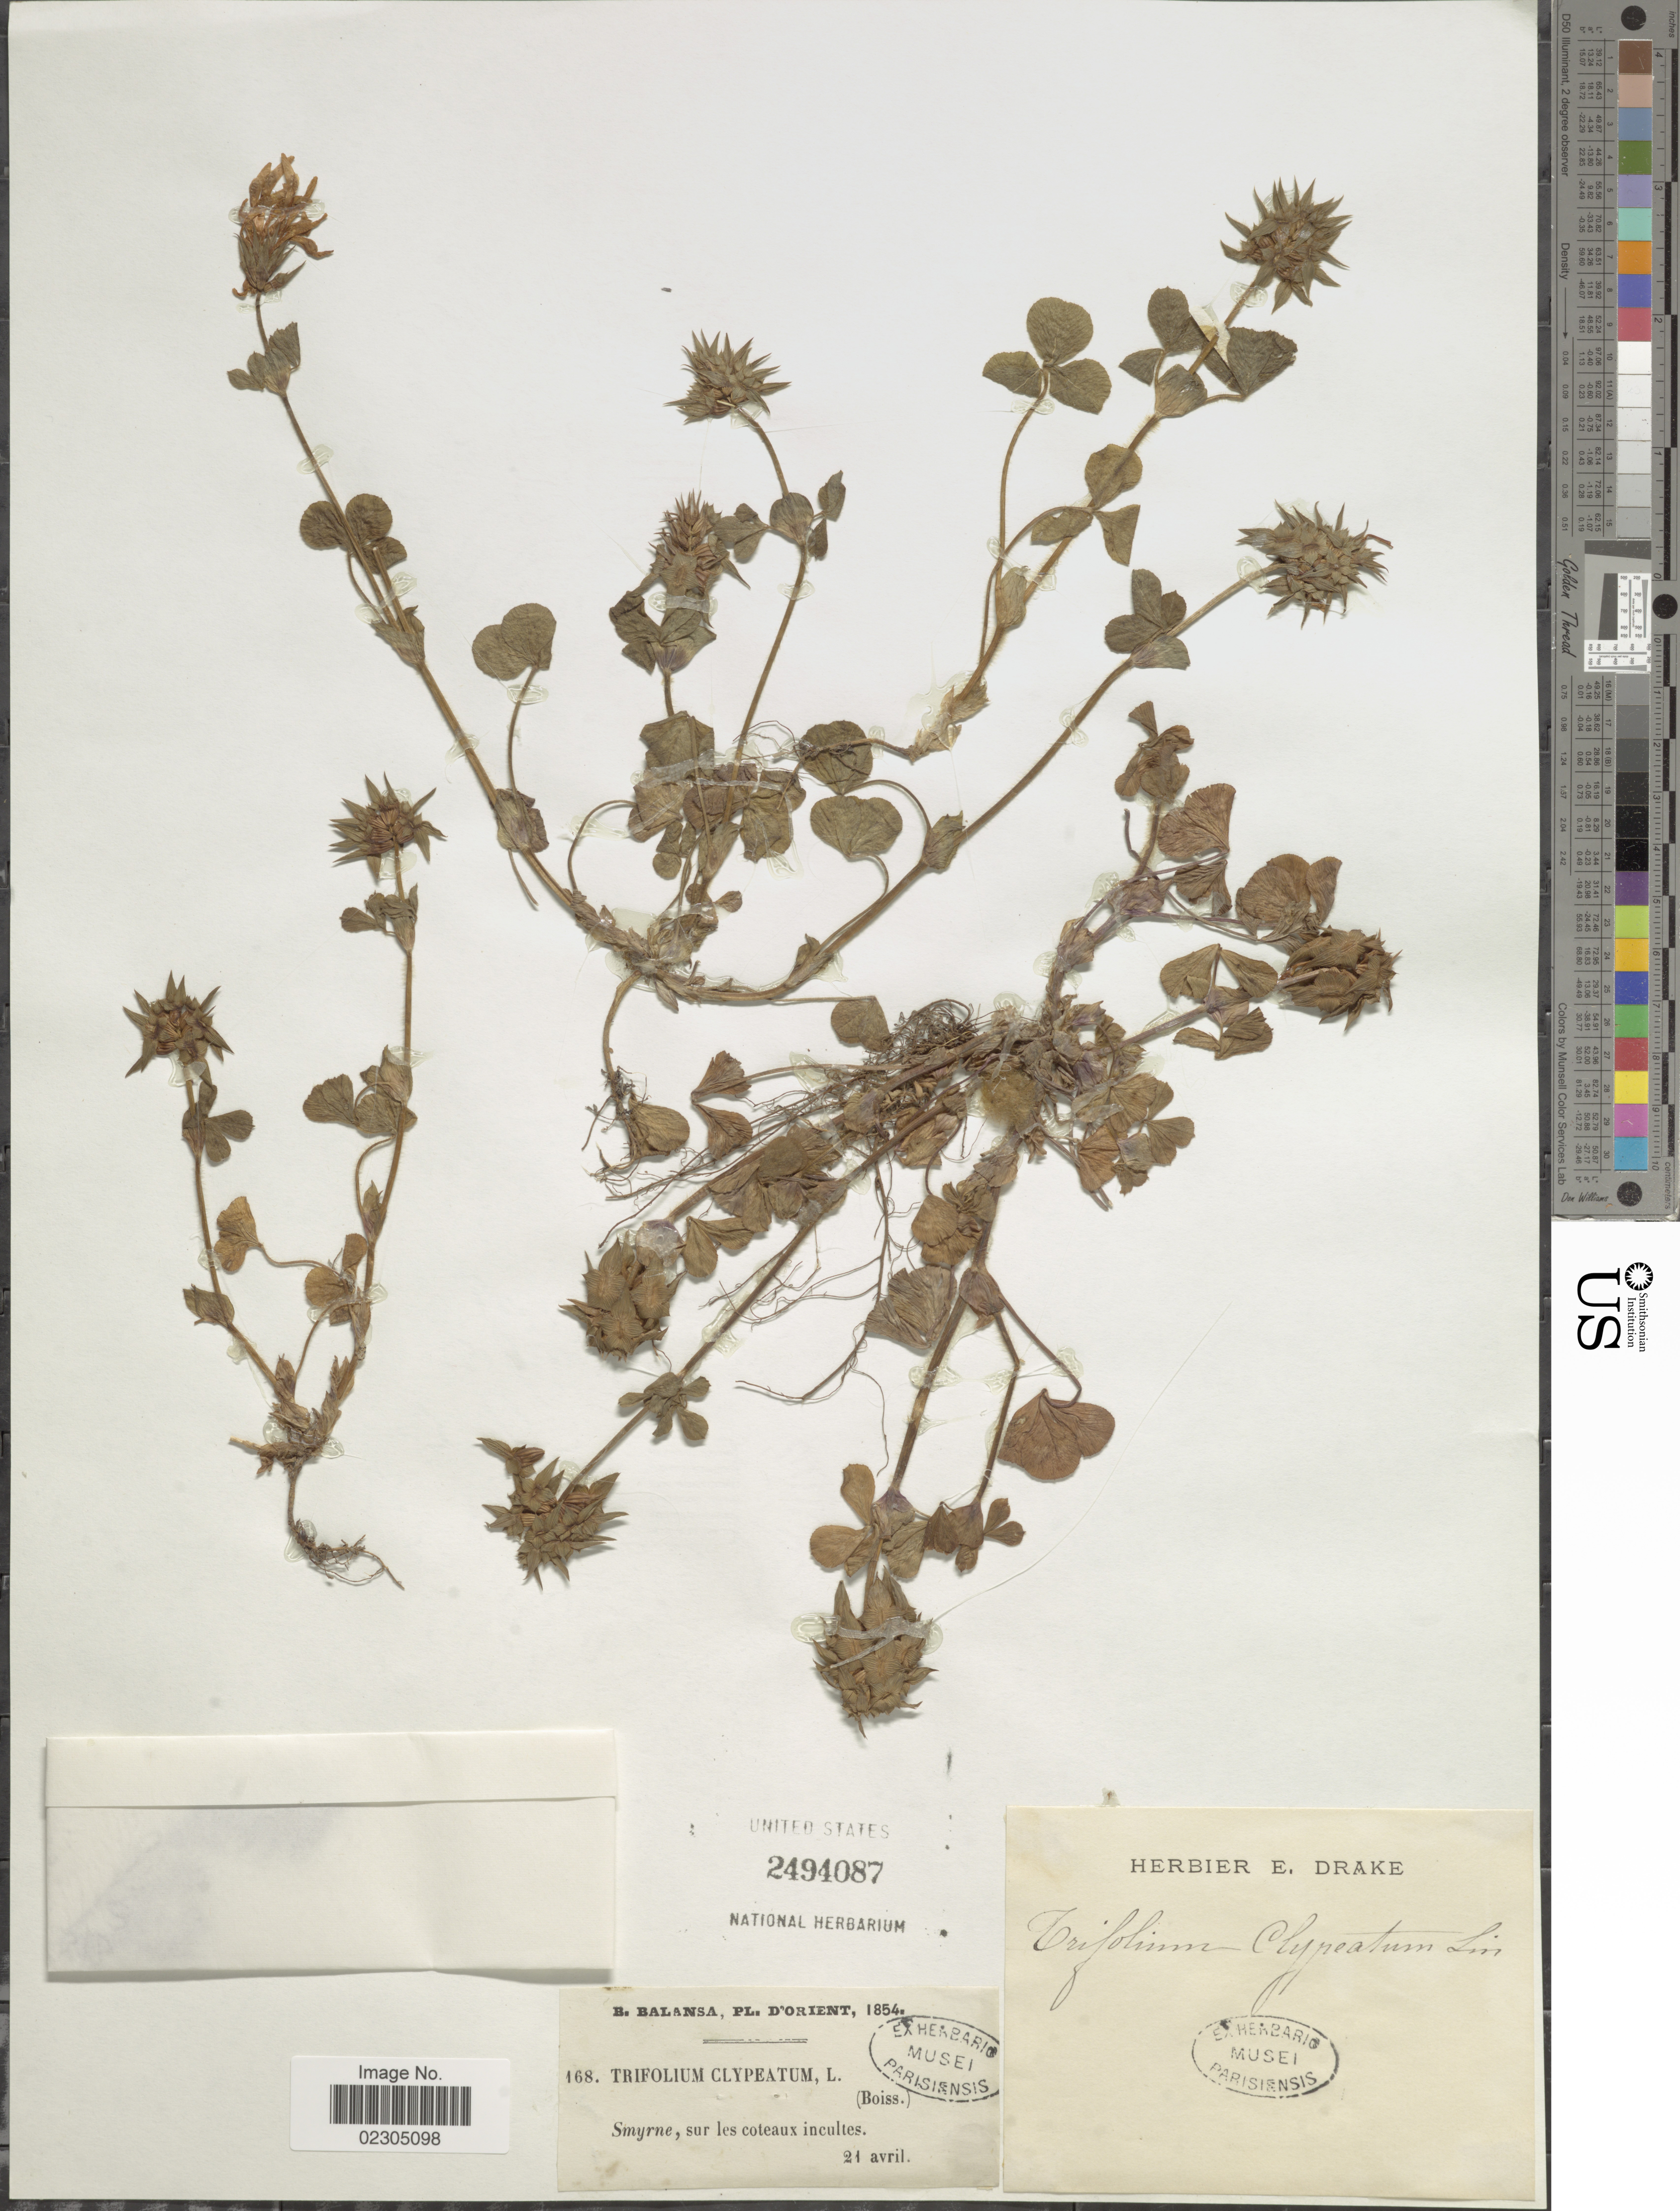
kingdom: Plantae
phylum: Tracheophyta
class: Magnoliopsida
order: Fabales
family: Fabaceae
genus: Trifolium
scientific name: Trifolium clypeatum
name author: L.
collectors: B. Balansa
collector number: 168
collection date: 1854-04-21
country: Turkey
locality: D'Orient. Smyrne, sur les coteaux incultes.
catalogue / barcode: US 2494087